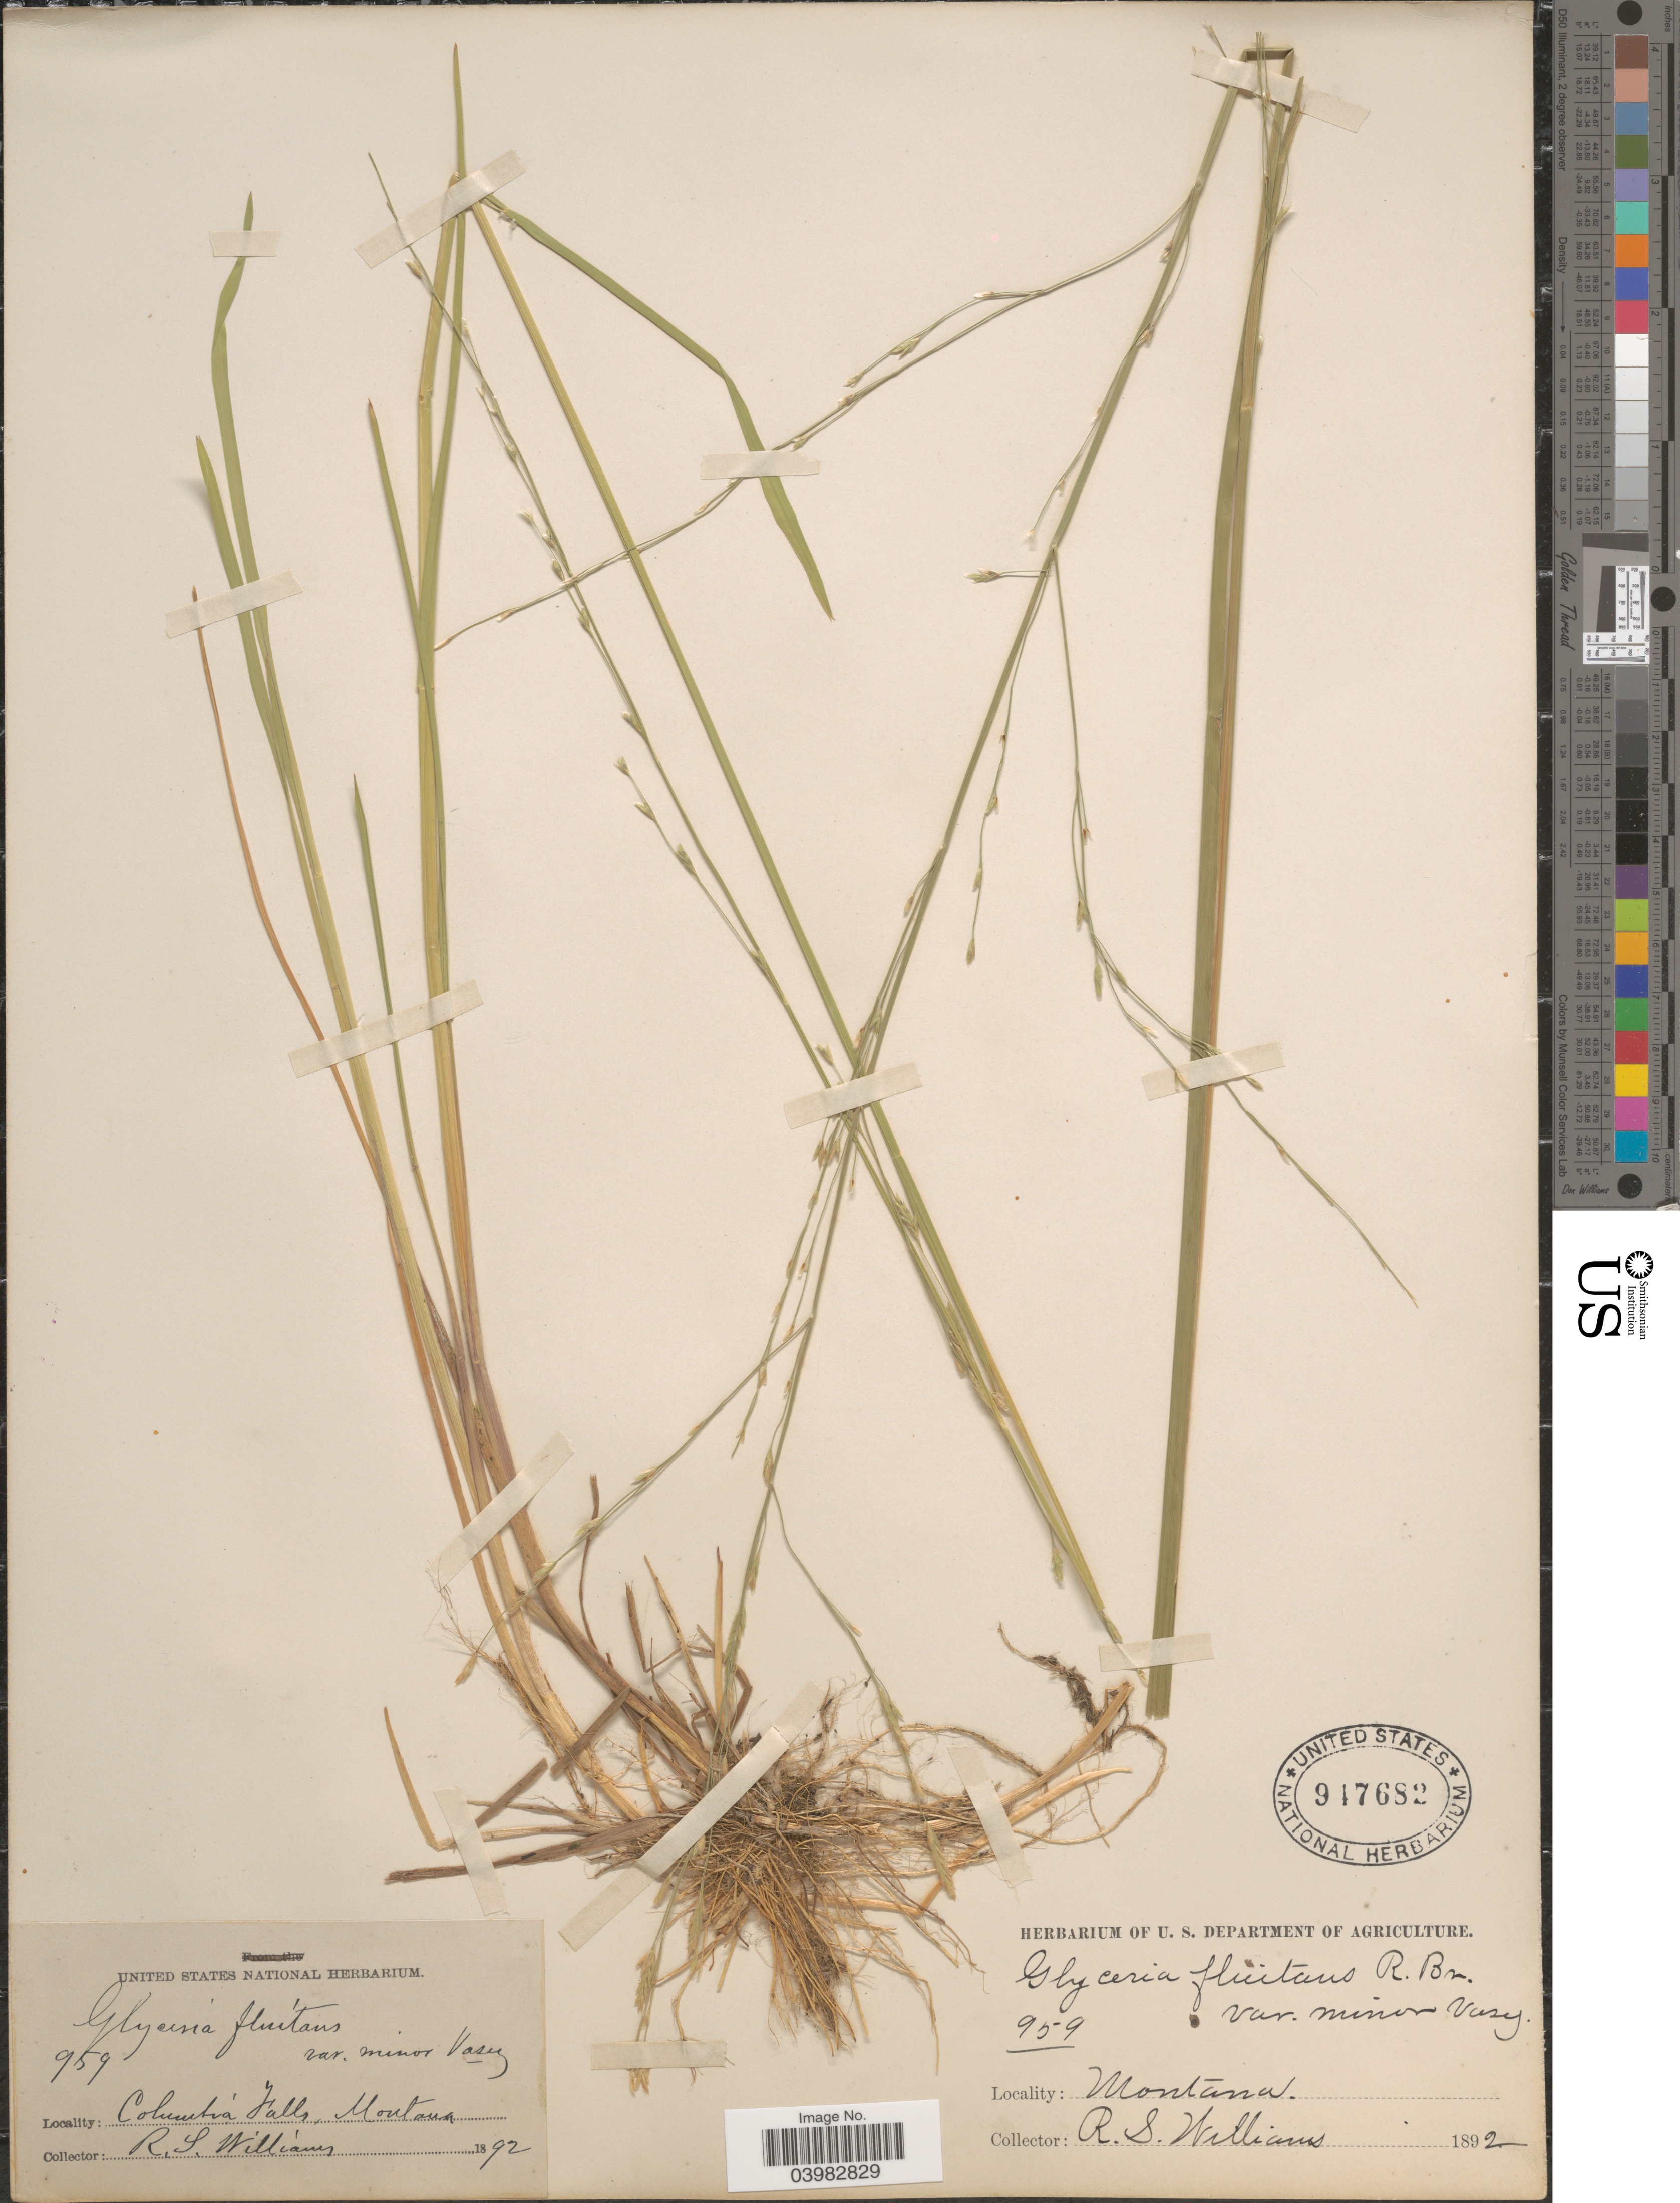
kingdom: Plantae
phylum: Tracheophyta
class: Liliopsida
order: Poales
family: Poaceae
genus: Glyceria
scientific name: Glyceria borealis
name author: (Nash) Batchelder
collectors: R. S. Williams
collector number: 959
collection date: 1892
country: United States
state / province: Montana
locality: Columbia Falls.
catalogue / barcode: US 947682